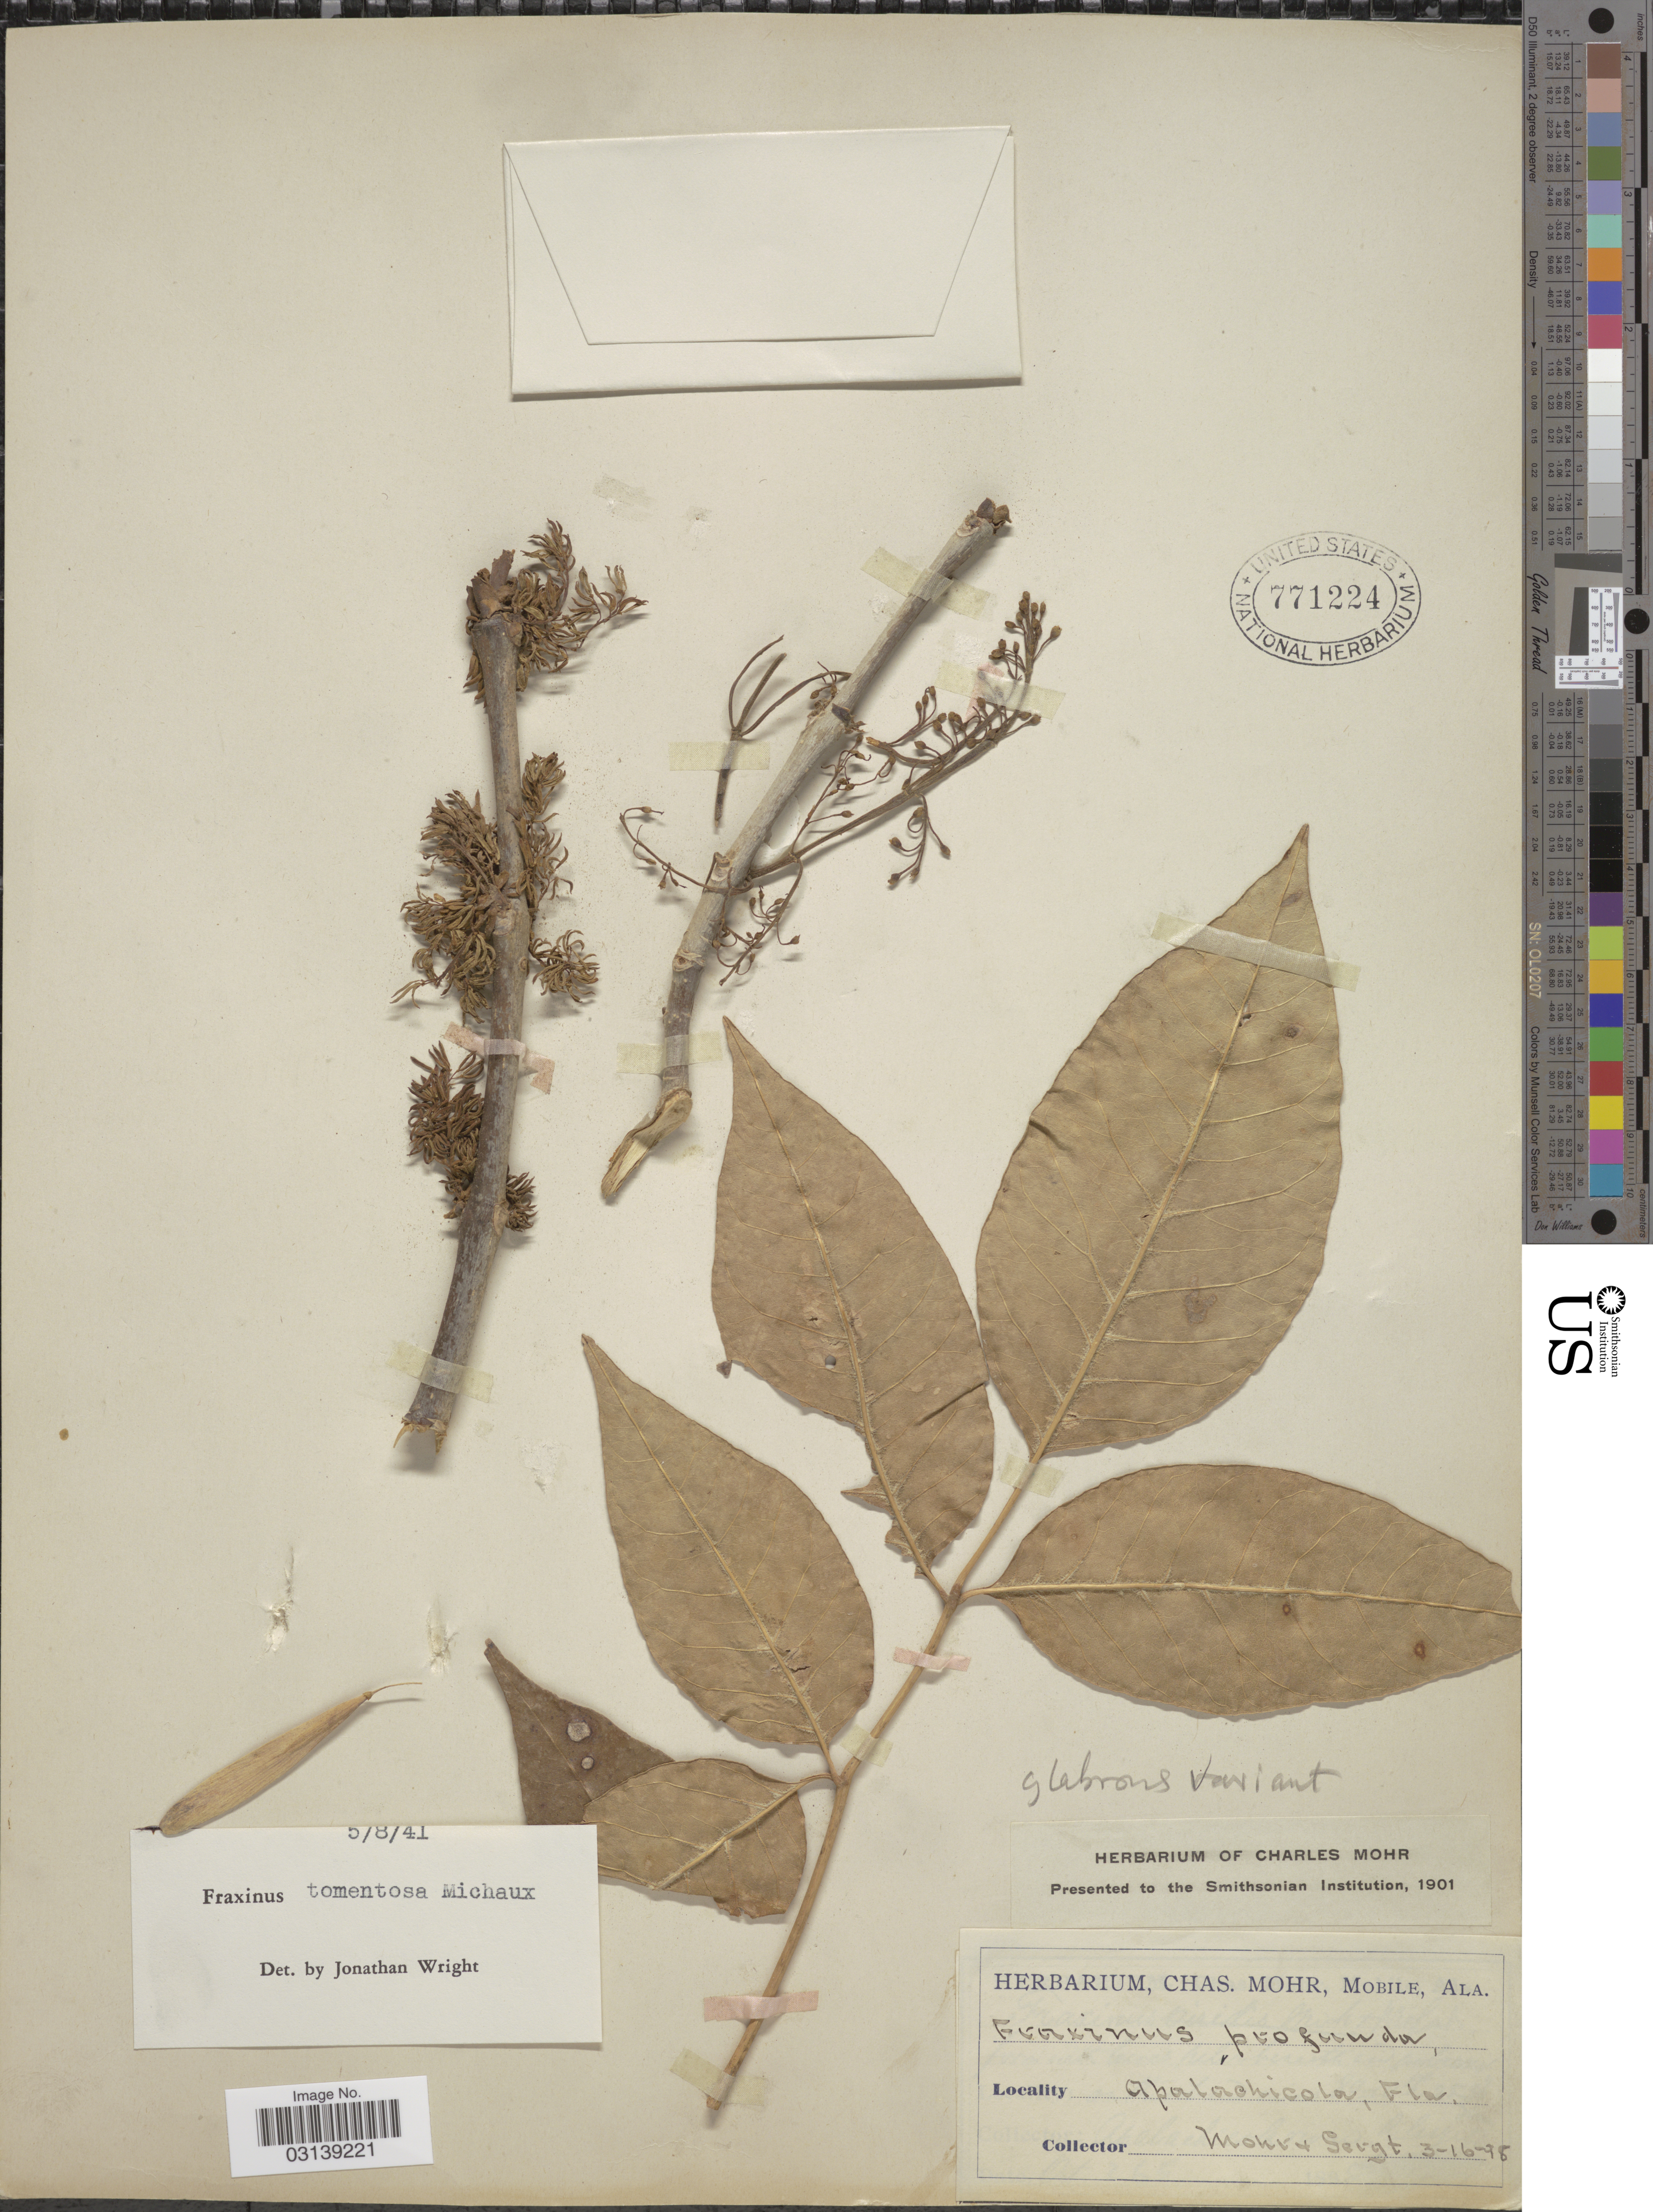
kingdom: Plantae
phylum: Tracheophyta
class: Magnoliopsida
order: Lamiales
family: Oleaceae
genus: Fraxinus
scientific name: Fraxinus profunda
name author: (Bush) Bush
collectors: Mohr, C. T. (herbarium) & Sergt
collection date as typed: Transcribed d/m/y: 16/3/98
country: United States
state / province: Florida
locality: Apalachicola.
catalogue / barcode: US 771224